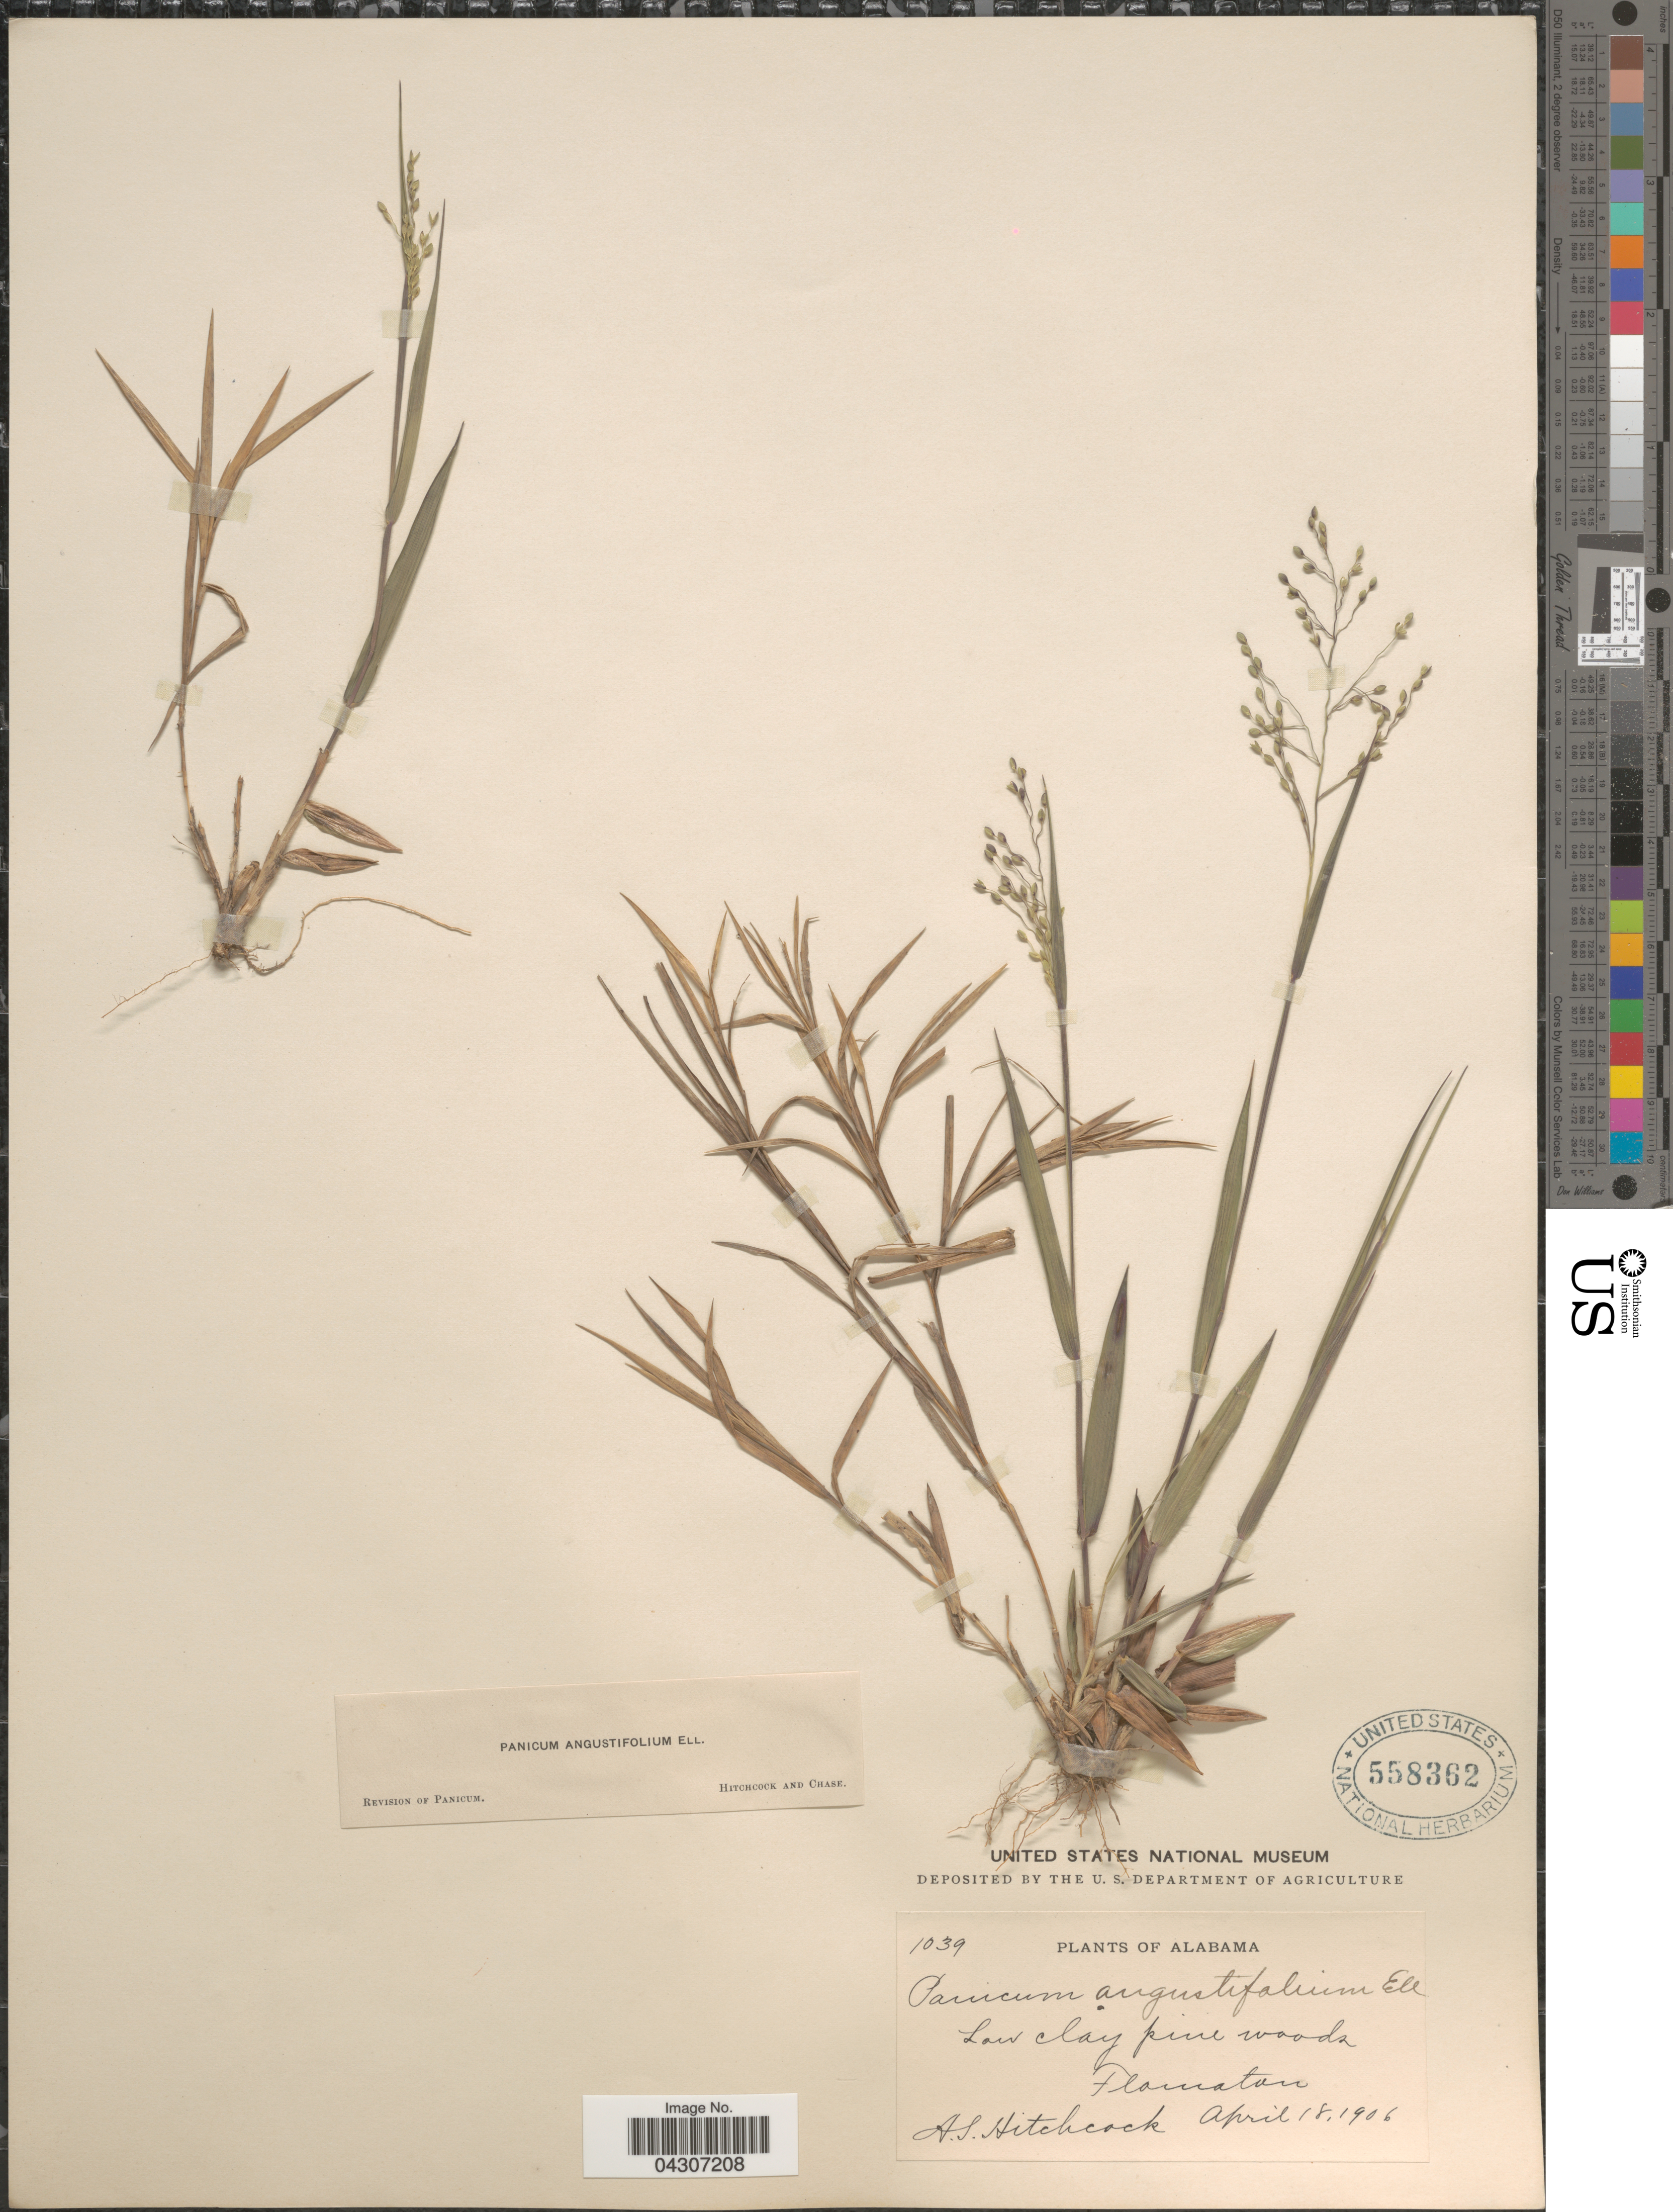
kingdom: Plantae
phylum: Tracheophyta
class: Liliopsida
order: Poales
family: Poaceae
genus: Dichanthelium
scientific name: Dichanthelium aciculare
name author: (Desv. ex Poir.) Gould & C.A. Clark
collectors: A. S. Hitchcock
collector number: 1039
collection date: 1906-04-18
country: United States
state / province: Alabama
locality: Flomaton.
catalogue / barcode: US 558362